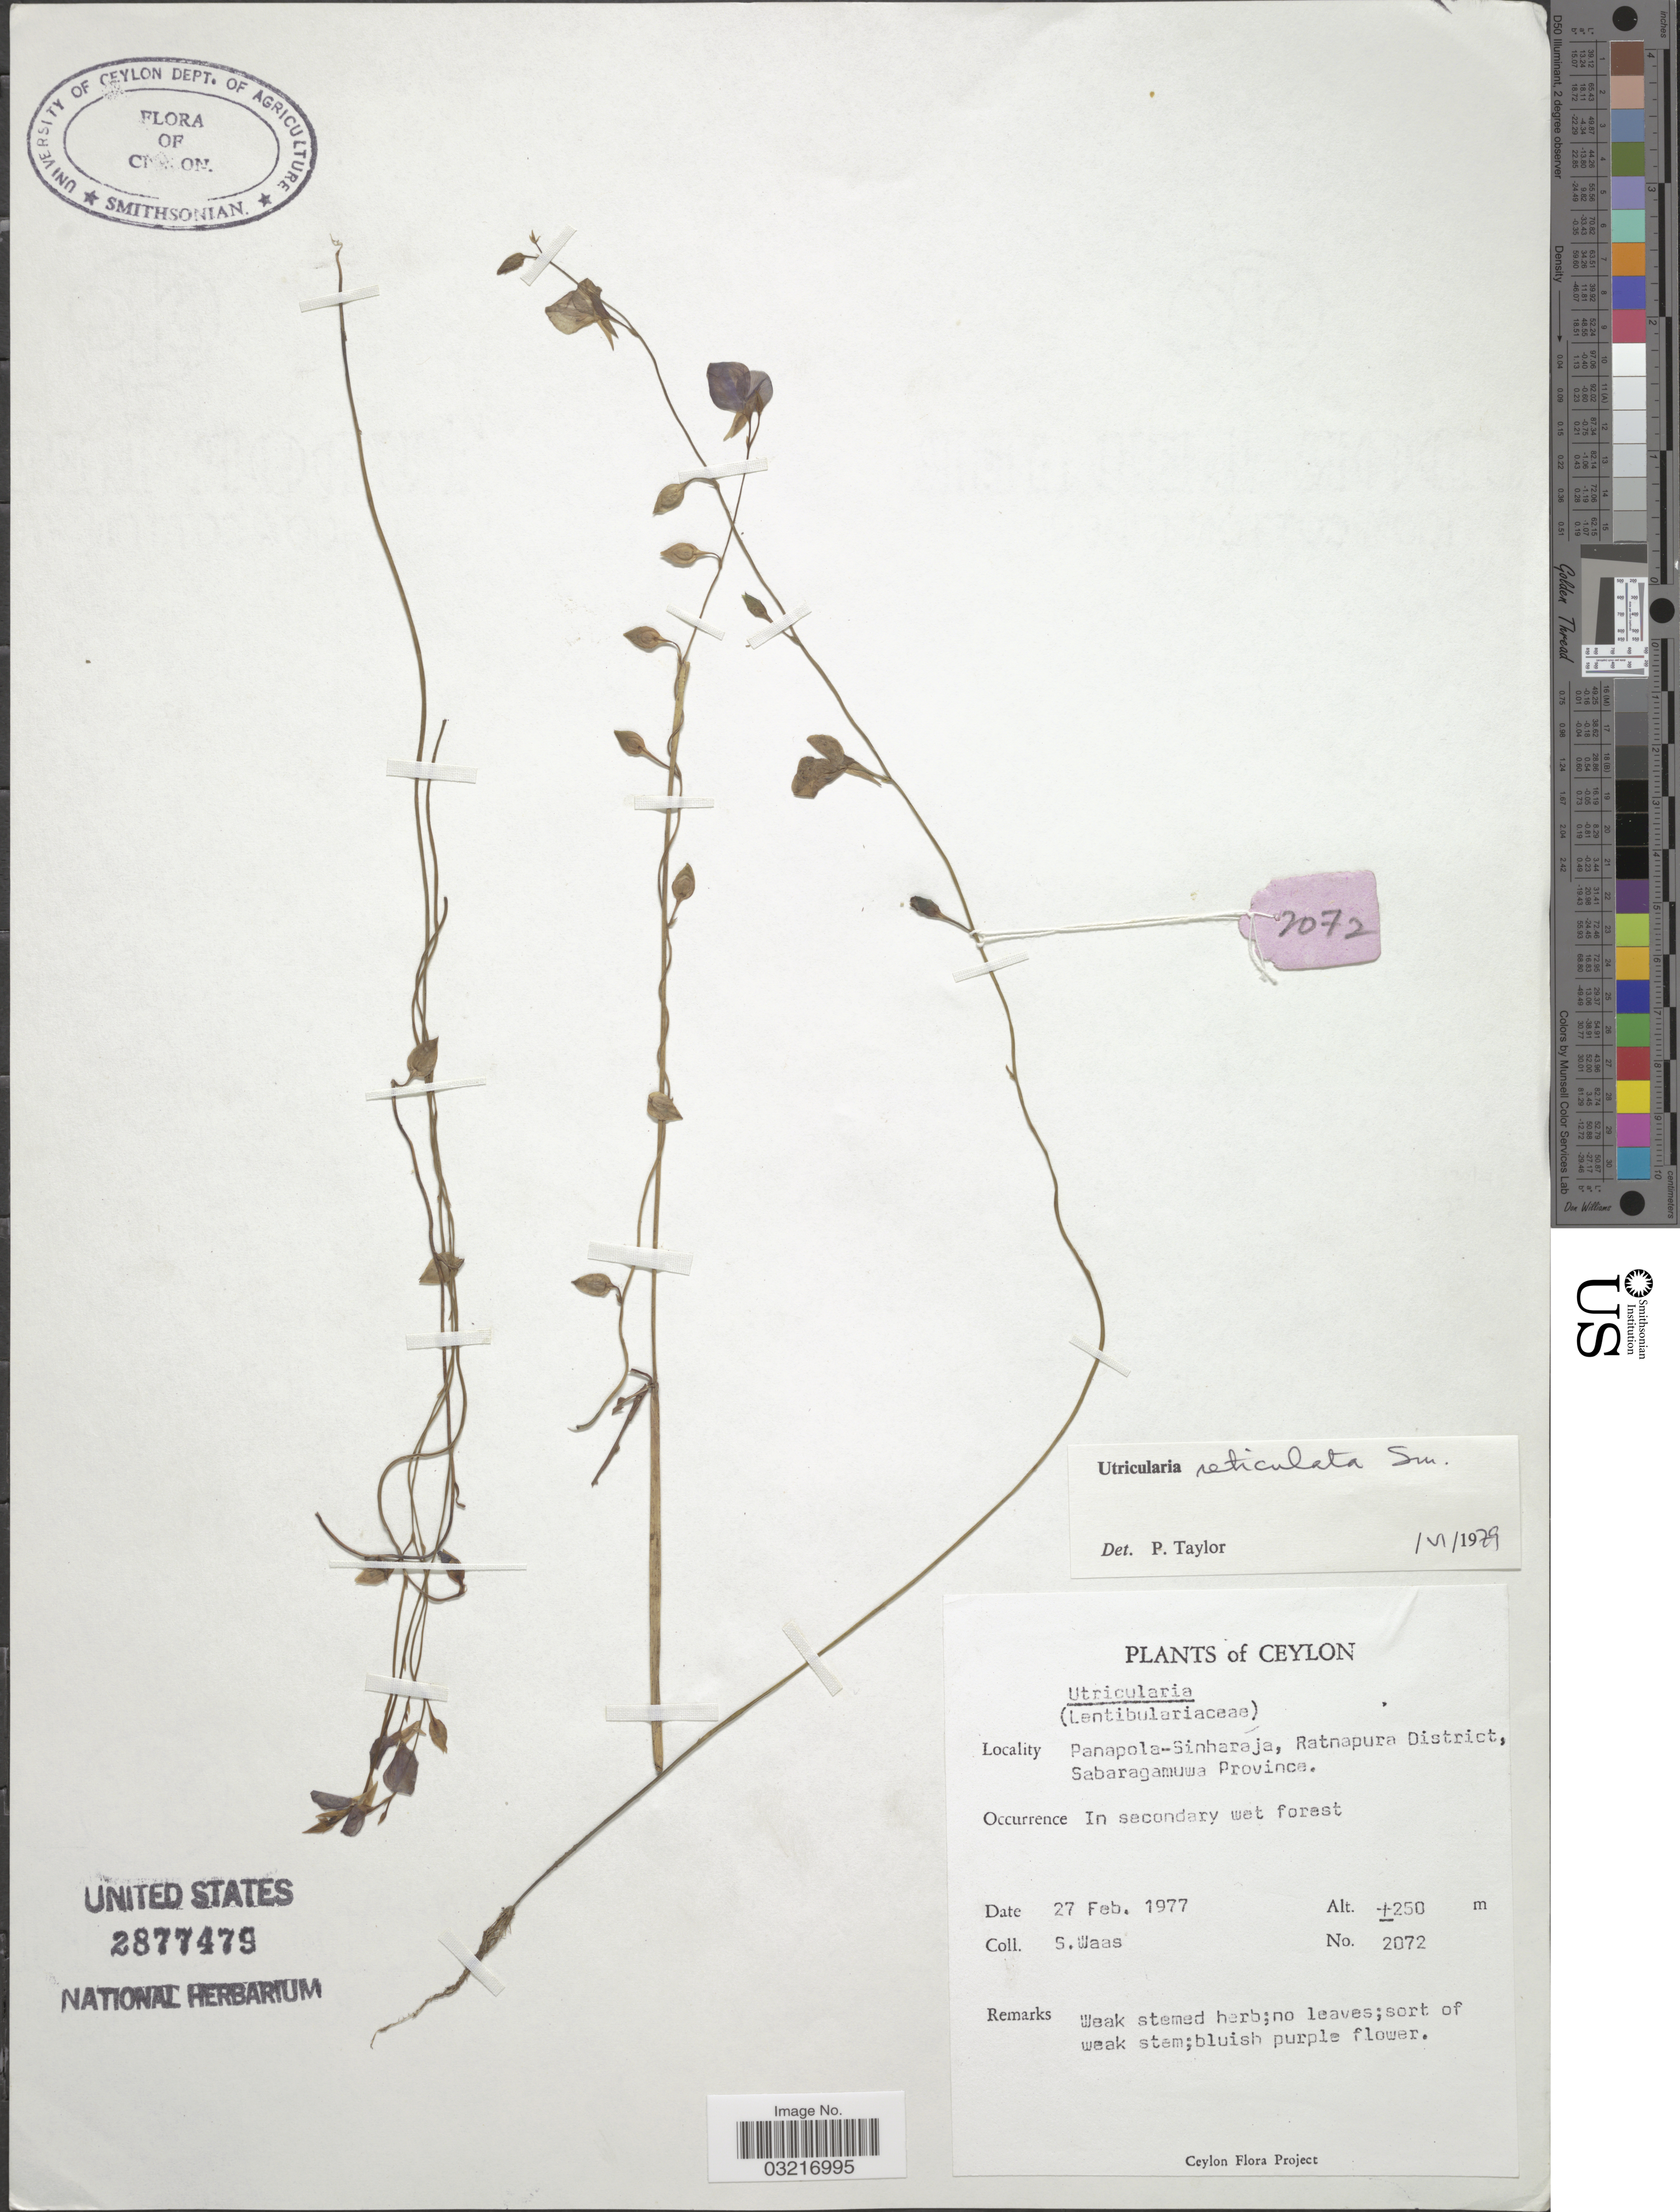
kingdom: Plantae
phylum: Tracheophyta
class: Magnoliopsida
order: Lamiales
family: Lentibulariaceae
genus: Utricularia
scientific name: Utricularia reticulata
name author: Sm.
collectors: S. Waas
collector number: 2072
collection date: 1977-02-27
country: Sri Lanka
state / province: Sabaragamuwa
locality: Ceylon, Panapola-Sinharaja, Ratnapura District.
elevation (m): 250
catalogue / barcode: US 2877479